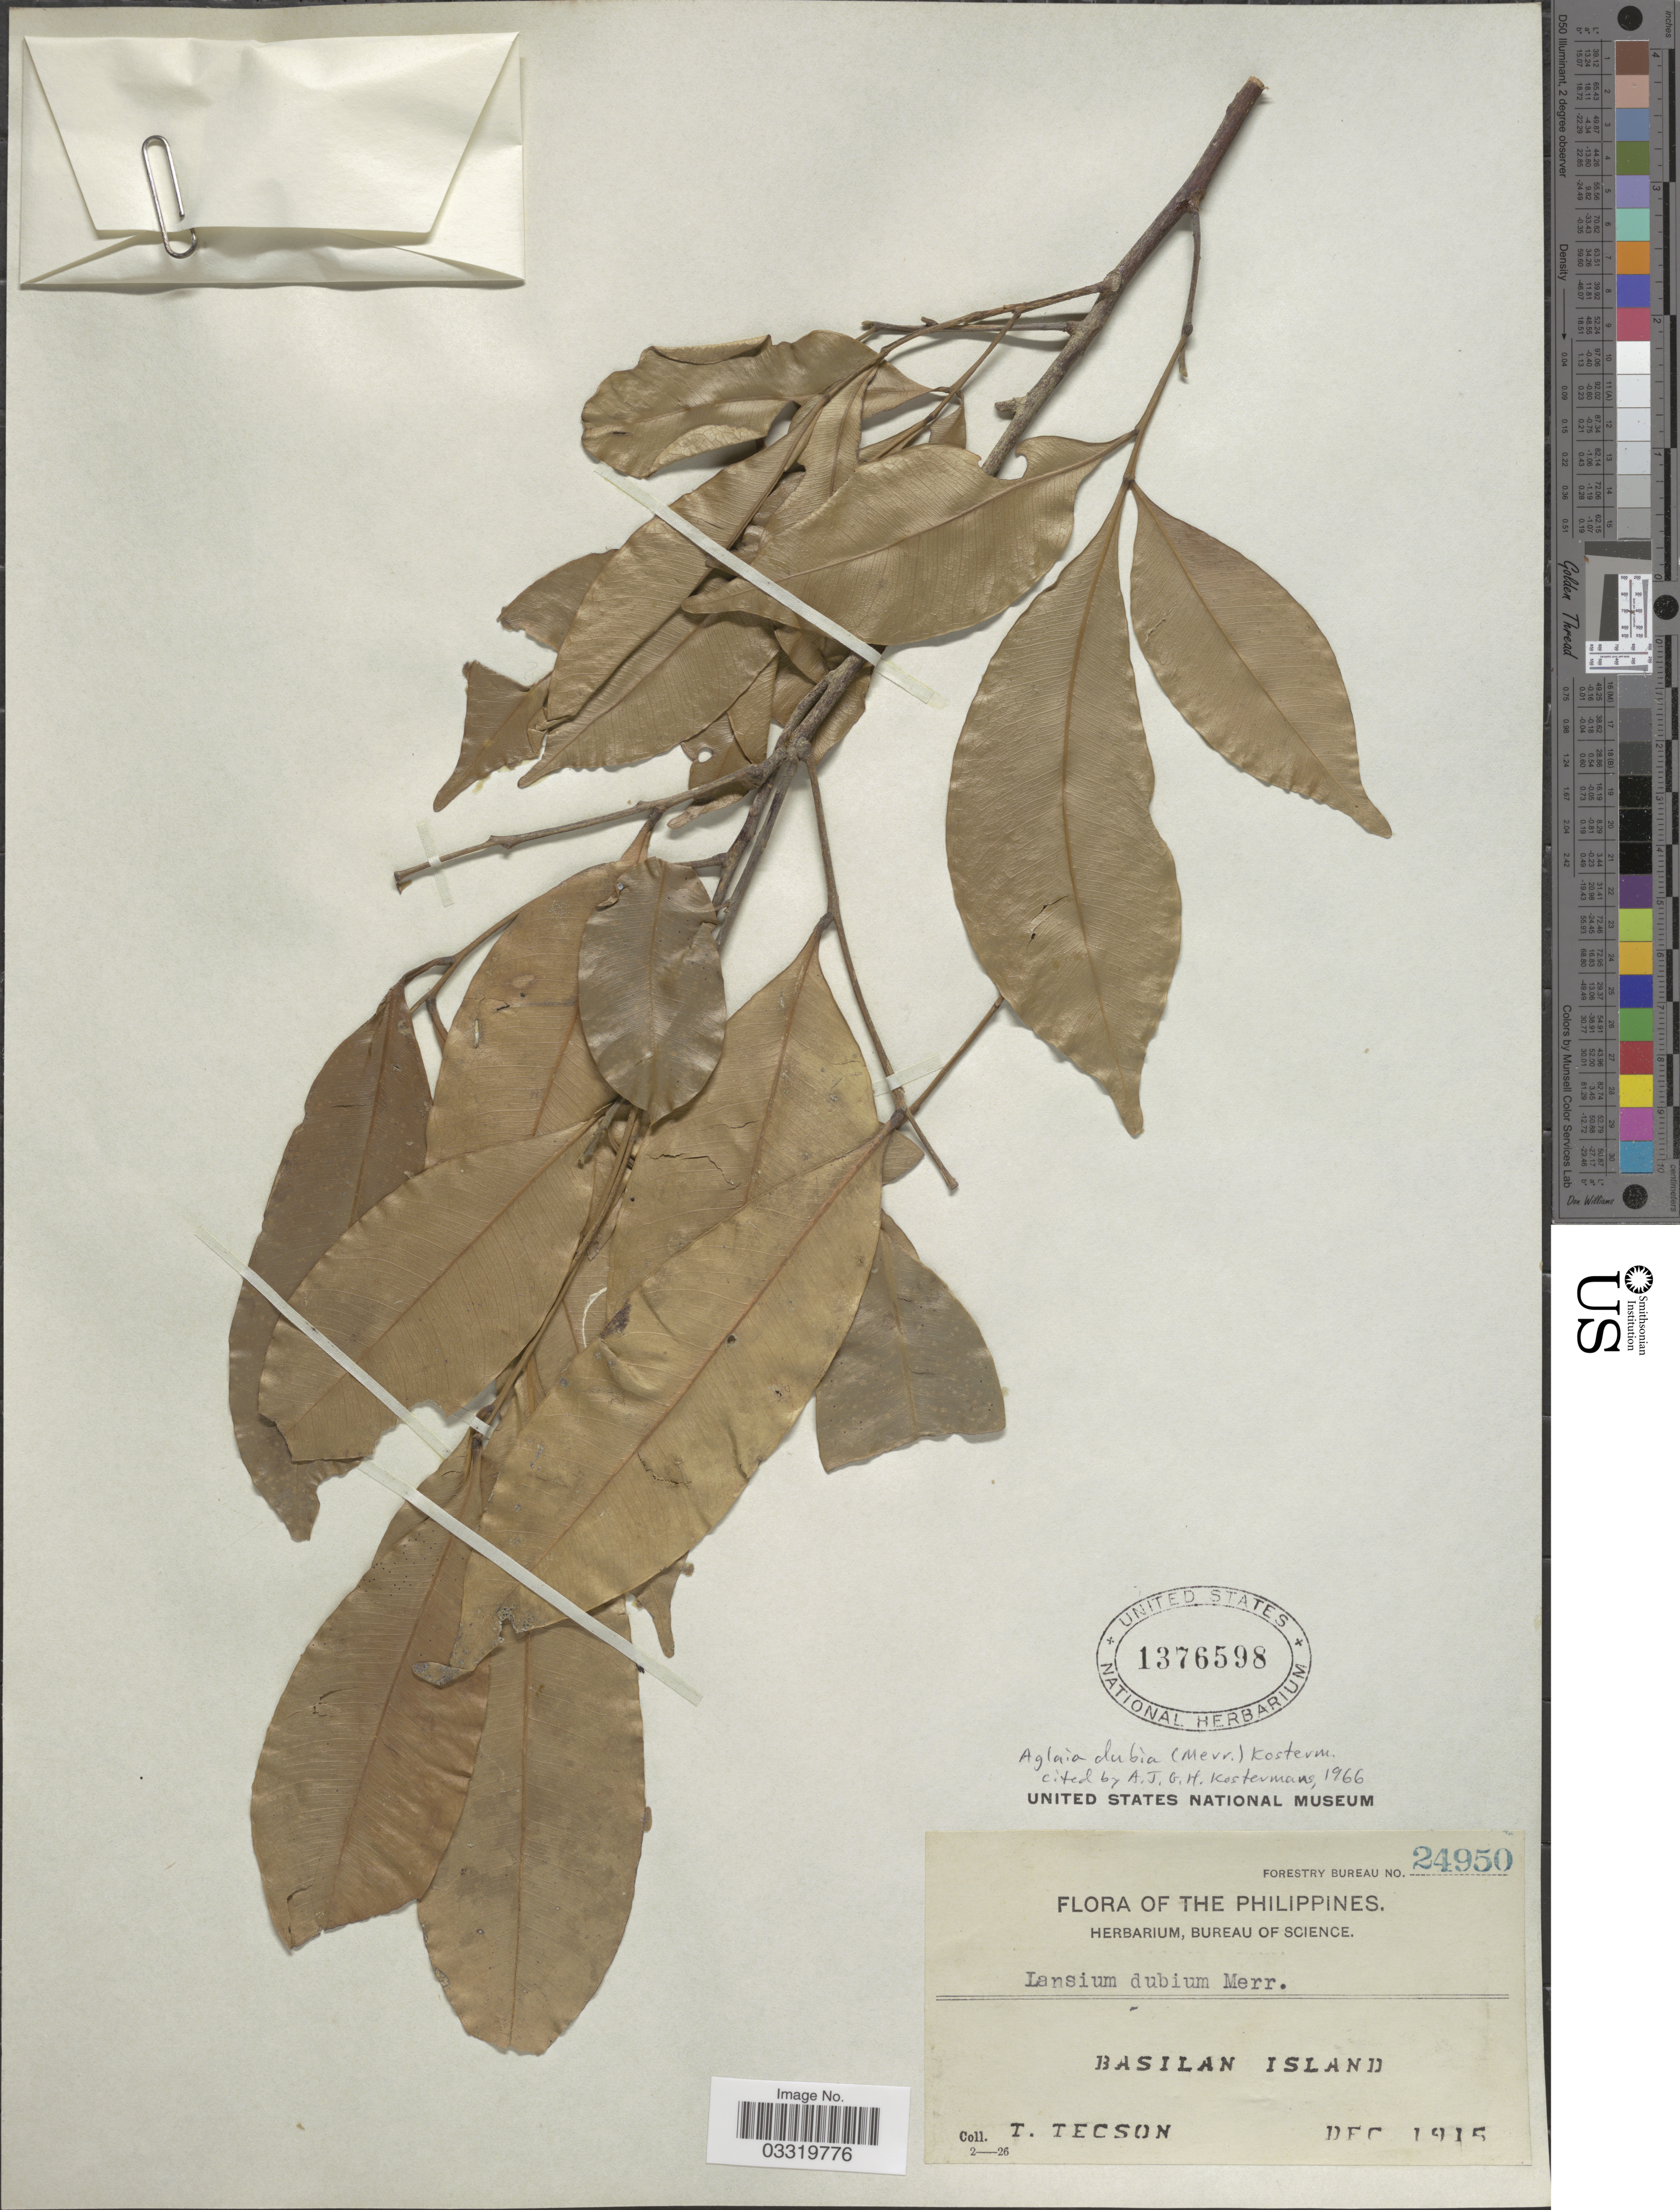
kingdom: Plantae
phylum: Tracheophyta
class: Magnoliopsida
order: Sapindales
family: Meliaceae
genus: Reinwardtiodendron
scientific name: Reinwardtiodendron humile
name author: (Hassk.) Mabb.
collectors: T. Tecson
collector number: Forestry Bureau 24950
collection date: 1915-12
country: Philippines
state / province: Muslim Mindanao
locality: Basilan Island.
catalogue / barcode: US 1376598